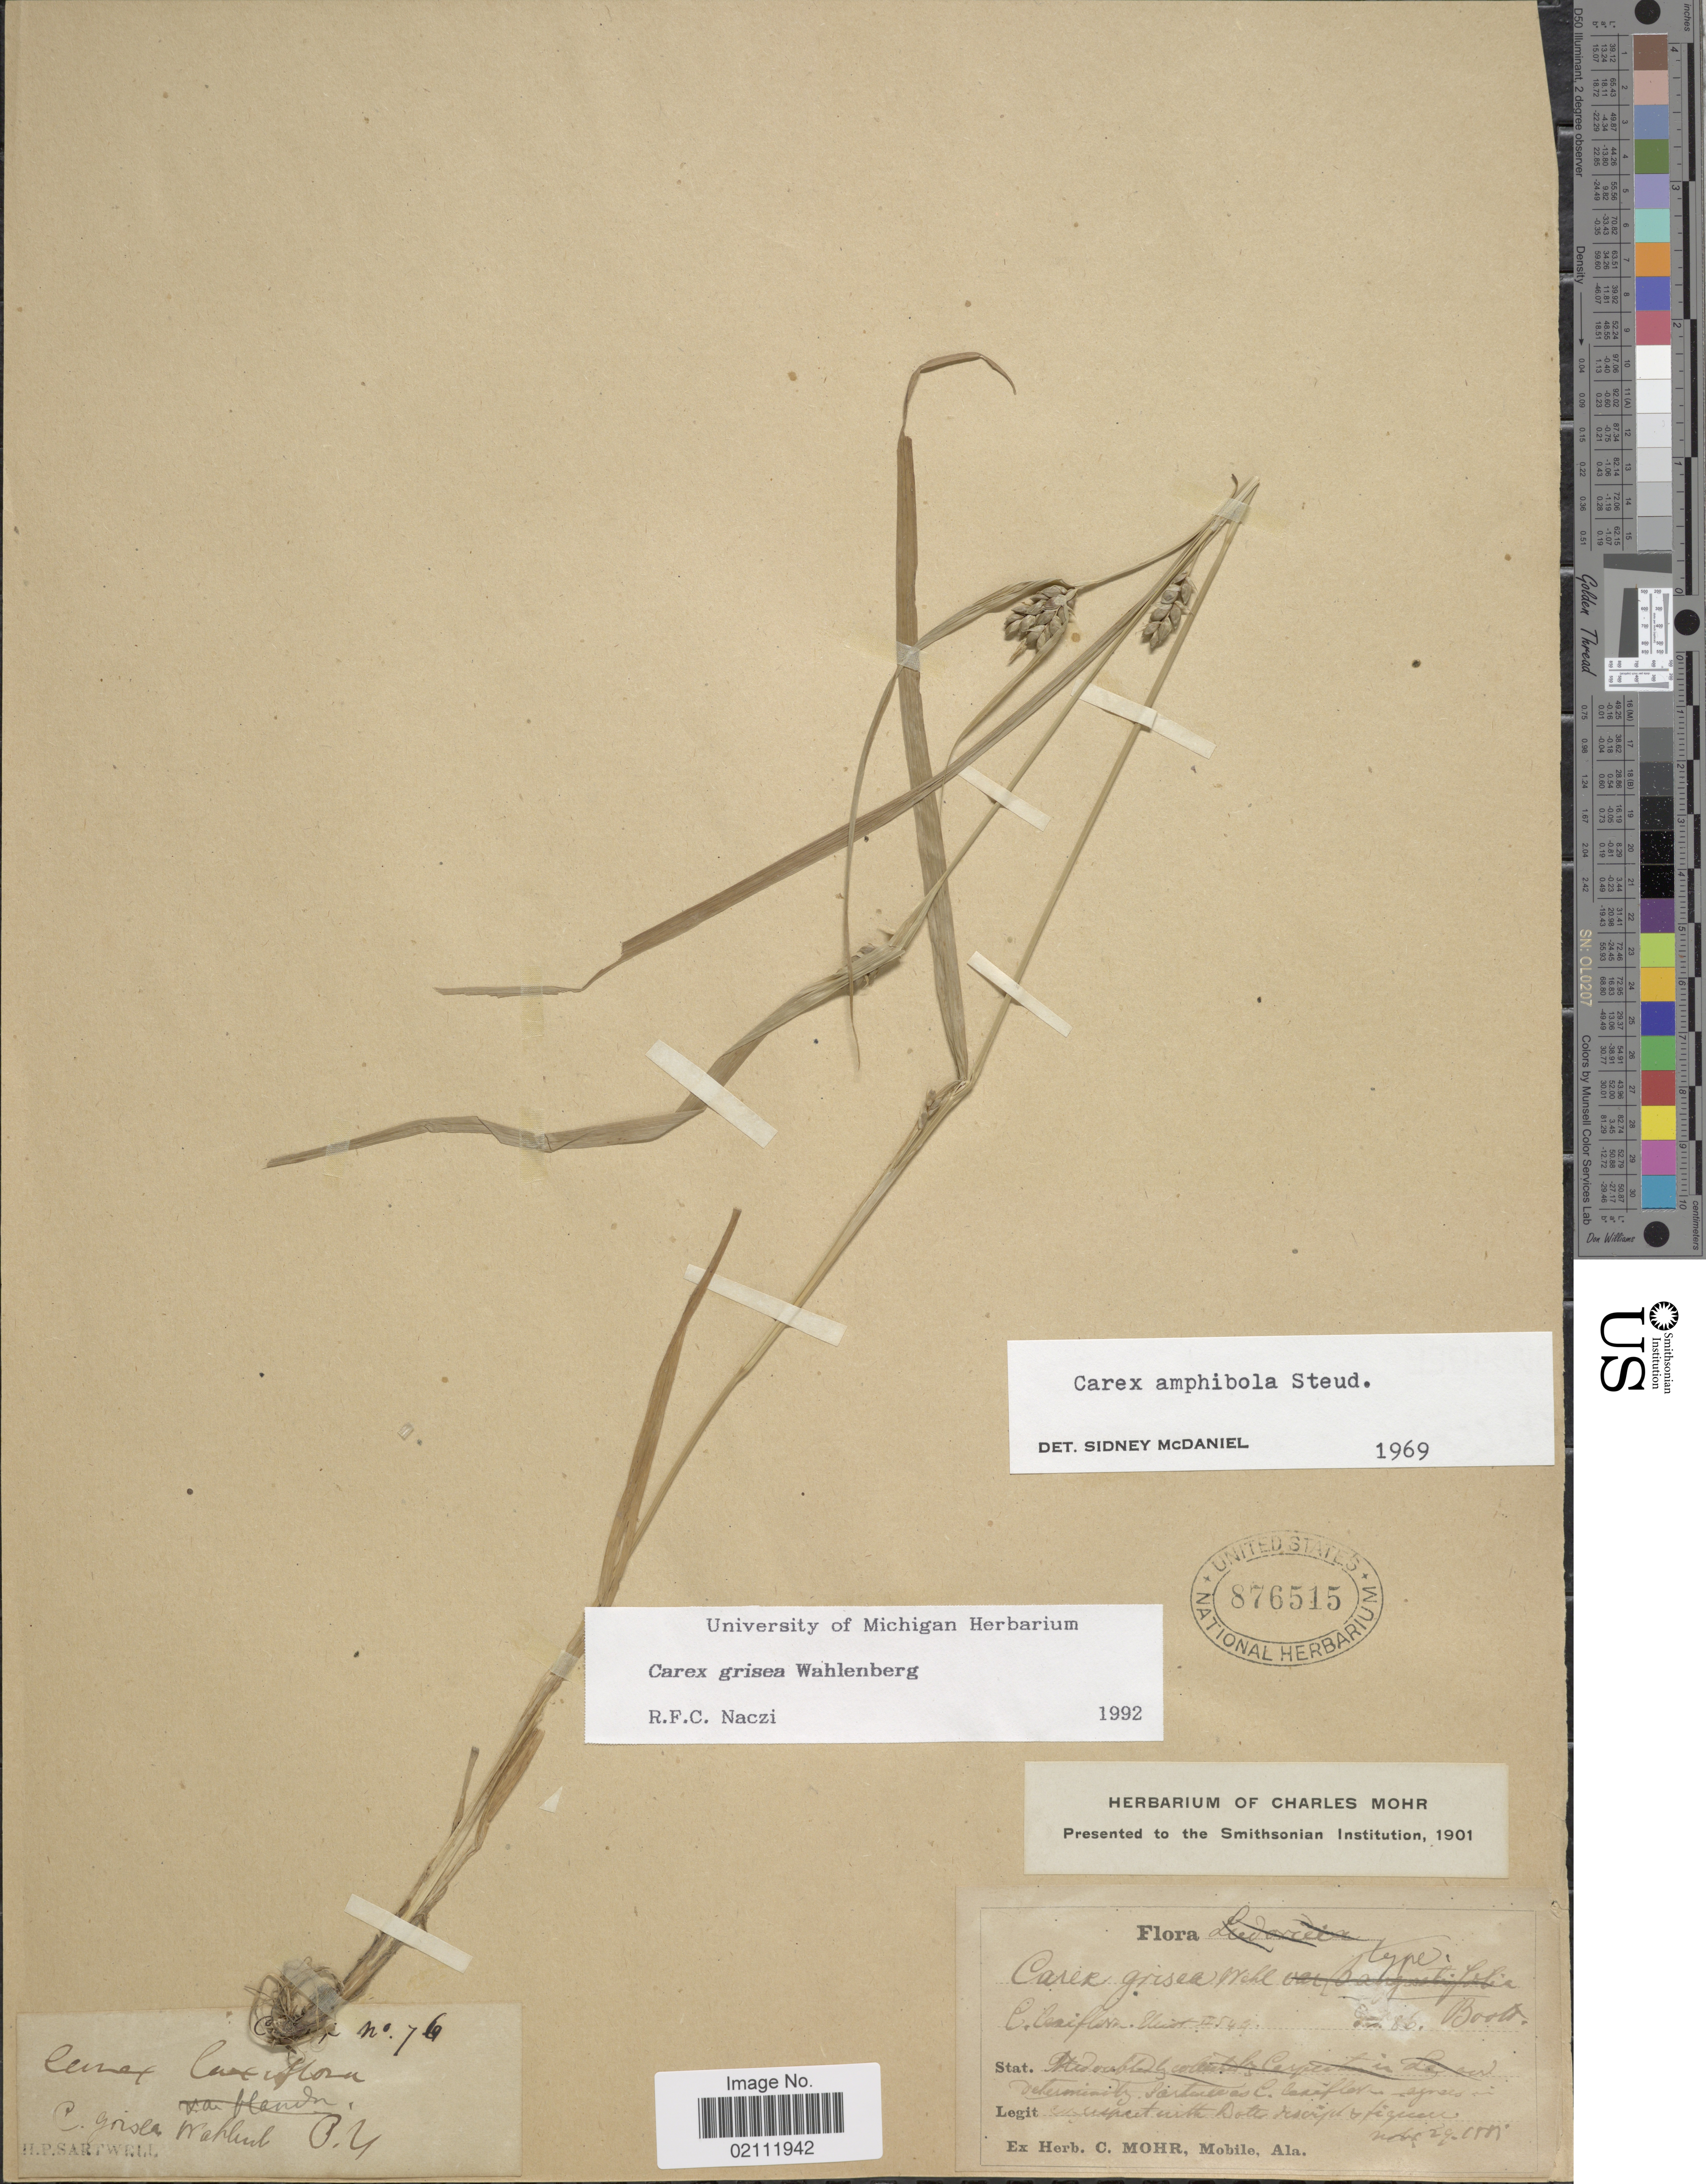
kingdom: Plantae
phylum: Tracheophyta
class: Liliopsida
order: Poales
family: Cyperaceae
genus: Carex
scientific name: Carex grisea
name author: Wahlenb.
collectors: ex herb. Charles Mohr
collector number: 76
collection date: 1881-05-29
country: United States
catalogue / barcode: US 876515